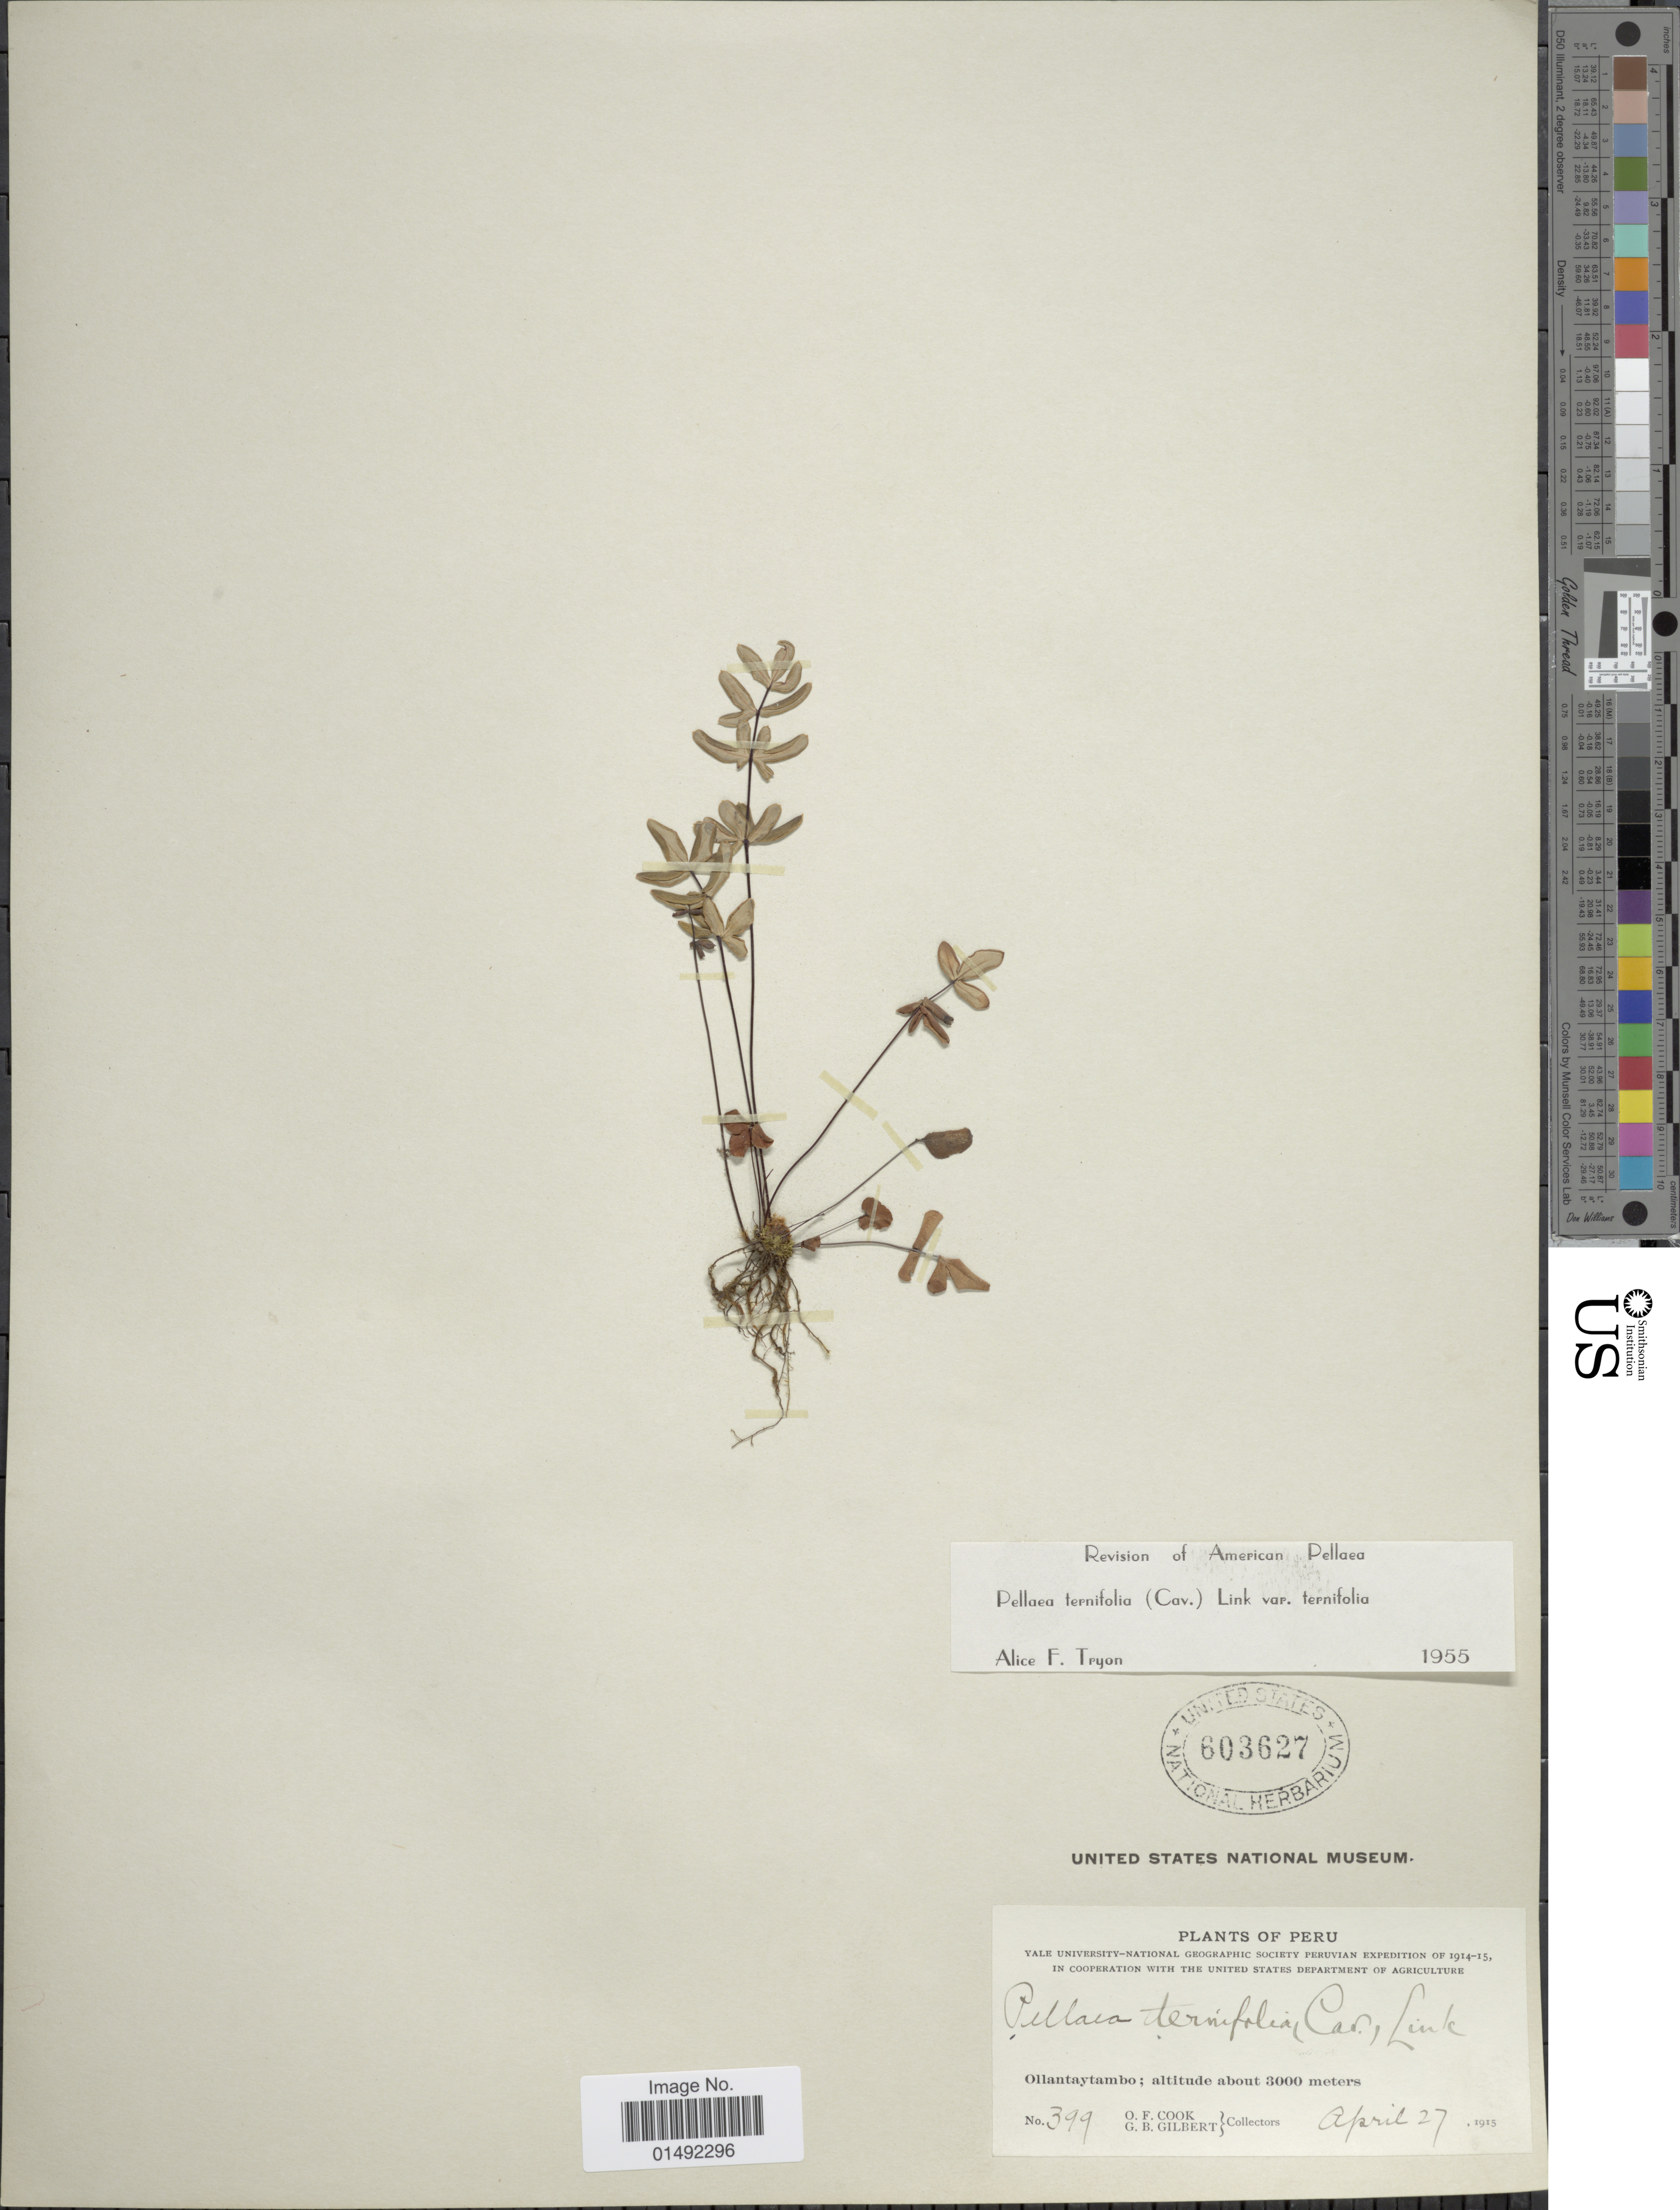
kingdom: Plantae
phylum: Tracheophyta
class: Polypodiopsida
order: Polypodiales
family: Pteridaceae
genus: Pellaea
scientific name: Pellaea ternifolia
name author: (Cav.) Link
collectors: O. F. Cook & G. B. Gilbert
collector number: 399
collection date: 1915-04-27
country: Peru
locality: Ollantaytambo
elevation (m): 3000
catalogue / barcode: US 603627